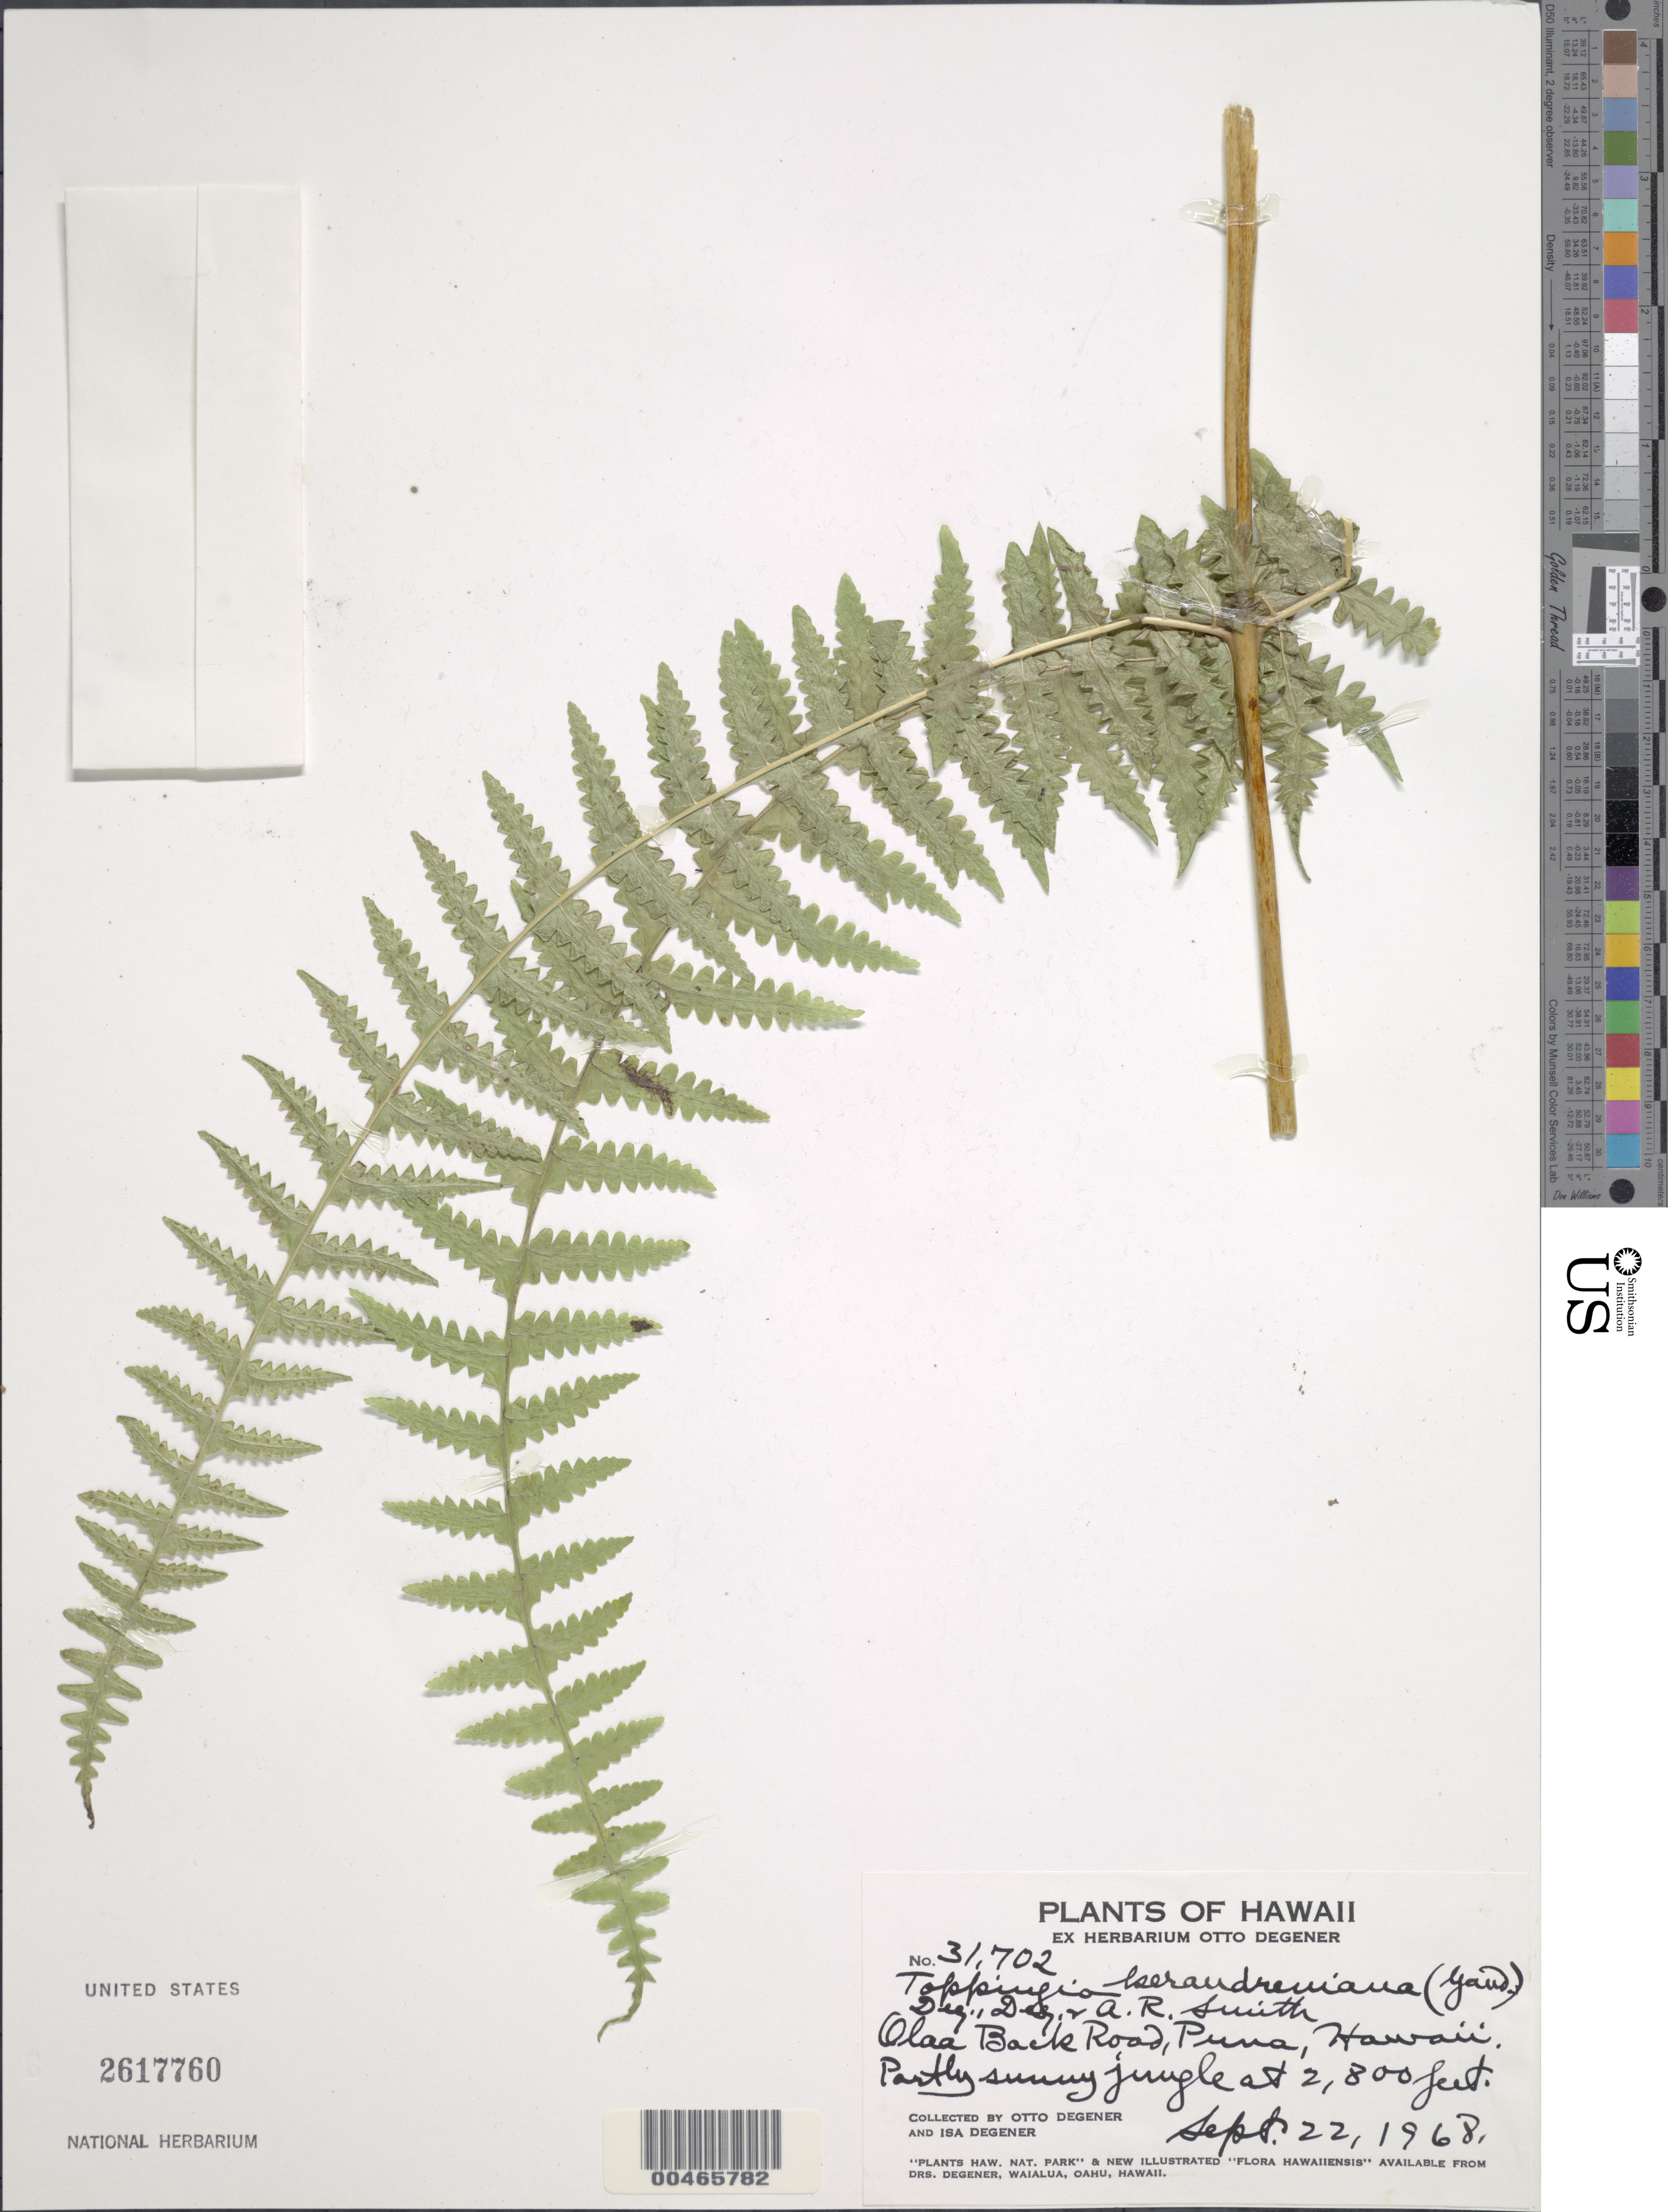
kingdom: Plantae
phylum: Tracheophyta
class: Polypodiopsida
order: Polypodiales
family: Thelypteridaceae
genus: Pseudophegopteris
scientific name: Pseudophegopteris keraudreniana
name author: (Gaudich.) Holttum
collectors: O. Degener & I. Degener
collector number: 31702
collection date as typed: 22 Sep 1968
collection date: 1968-09-22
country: United States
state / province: Hawaii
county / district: Hawaii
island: Hawaii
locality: Olaa Back Road, Puna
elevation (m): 853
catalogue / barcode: US 2617760